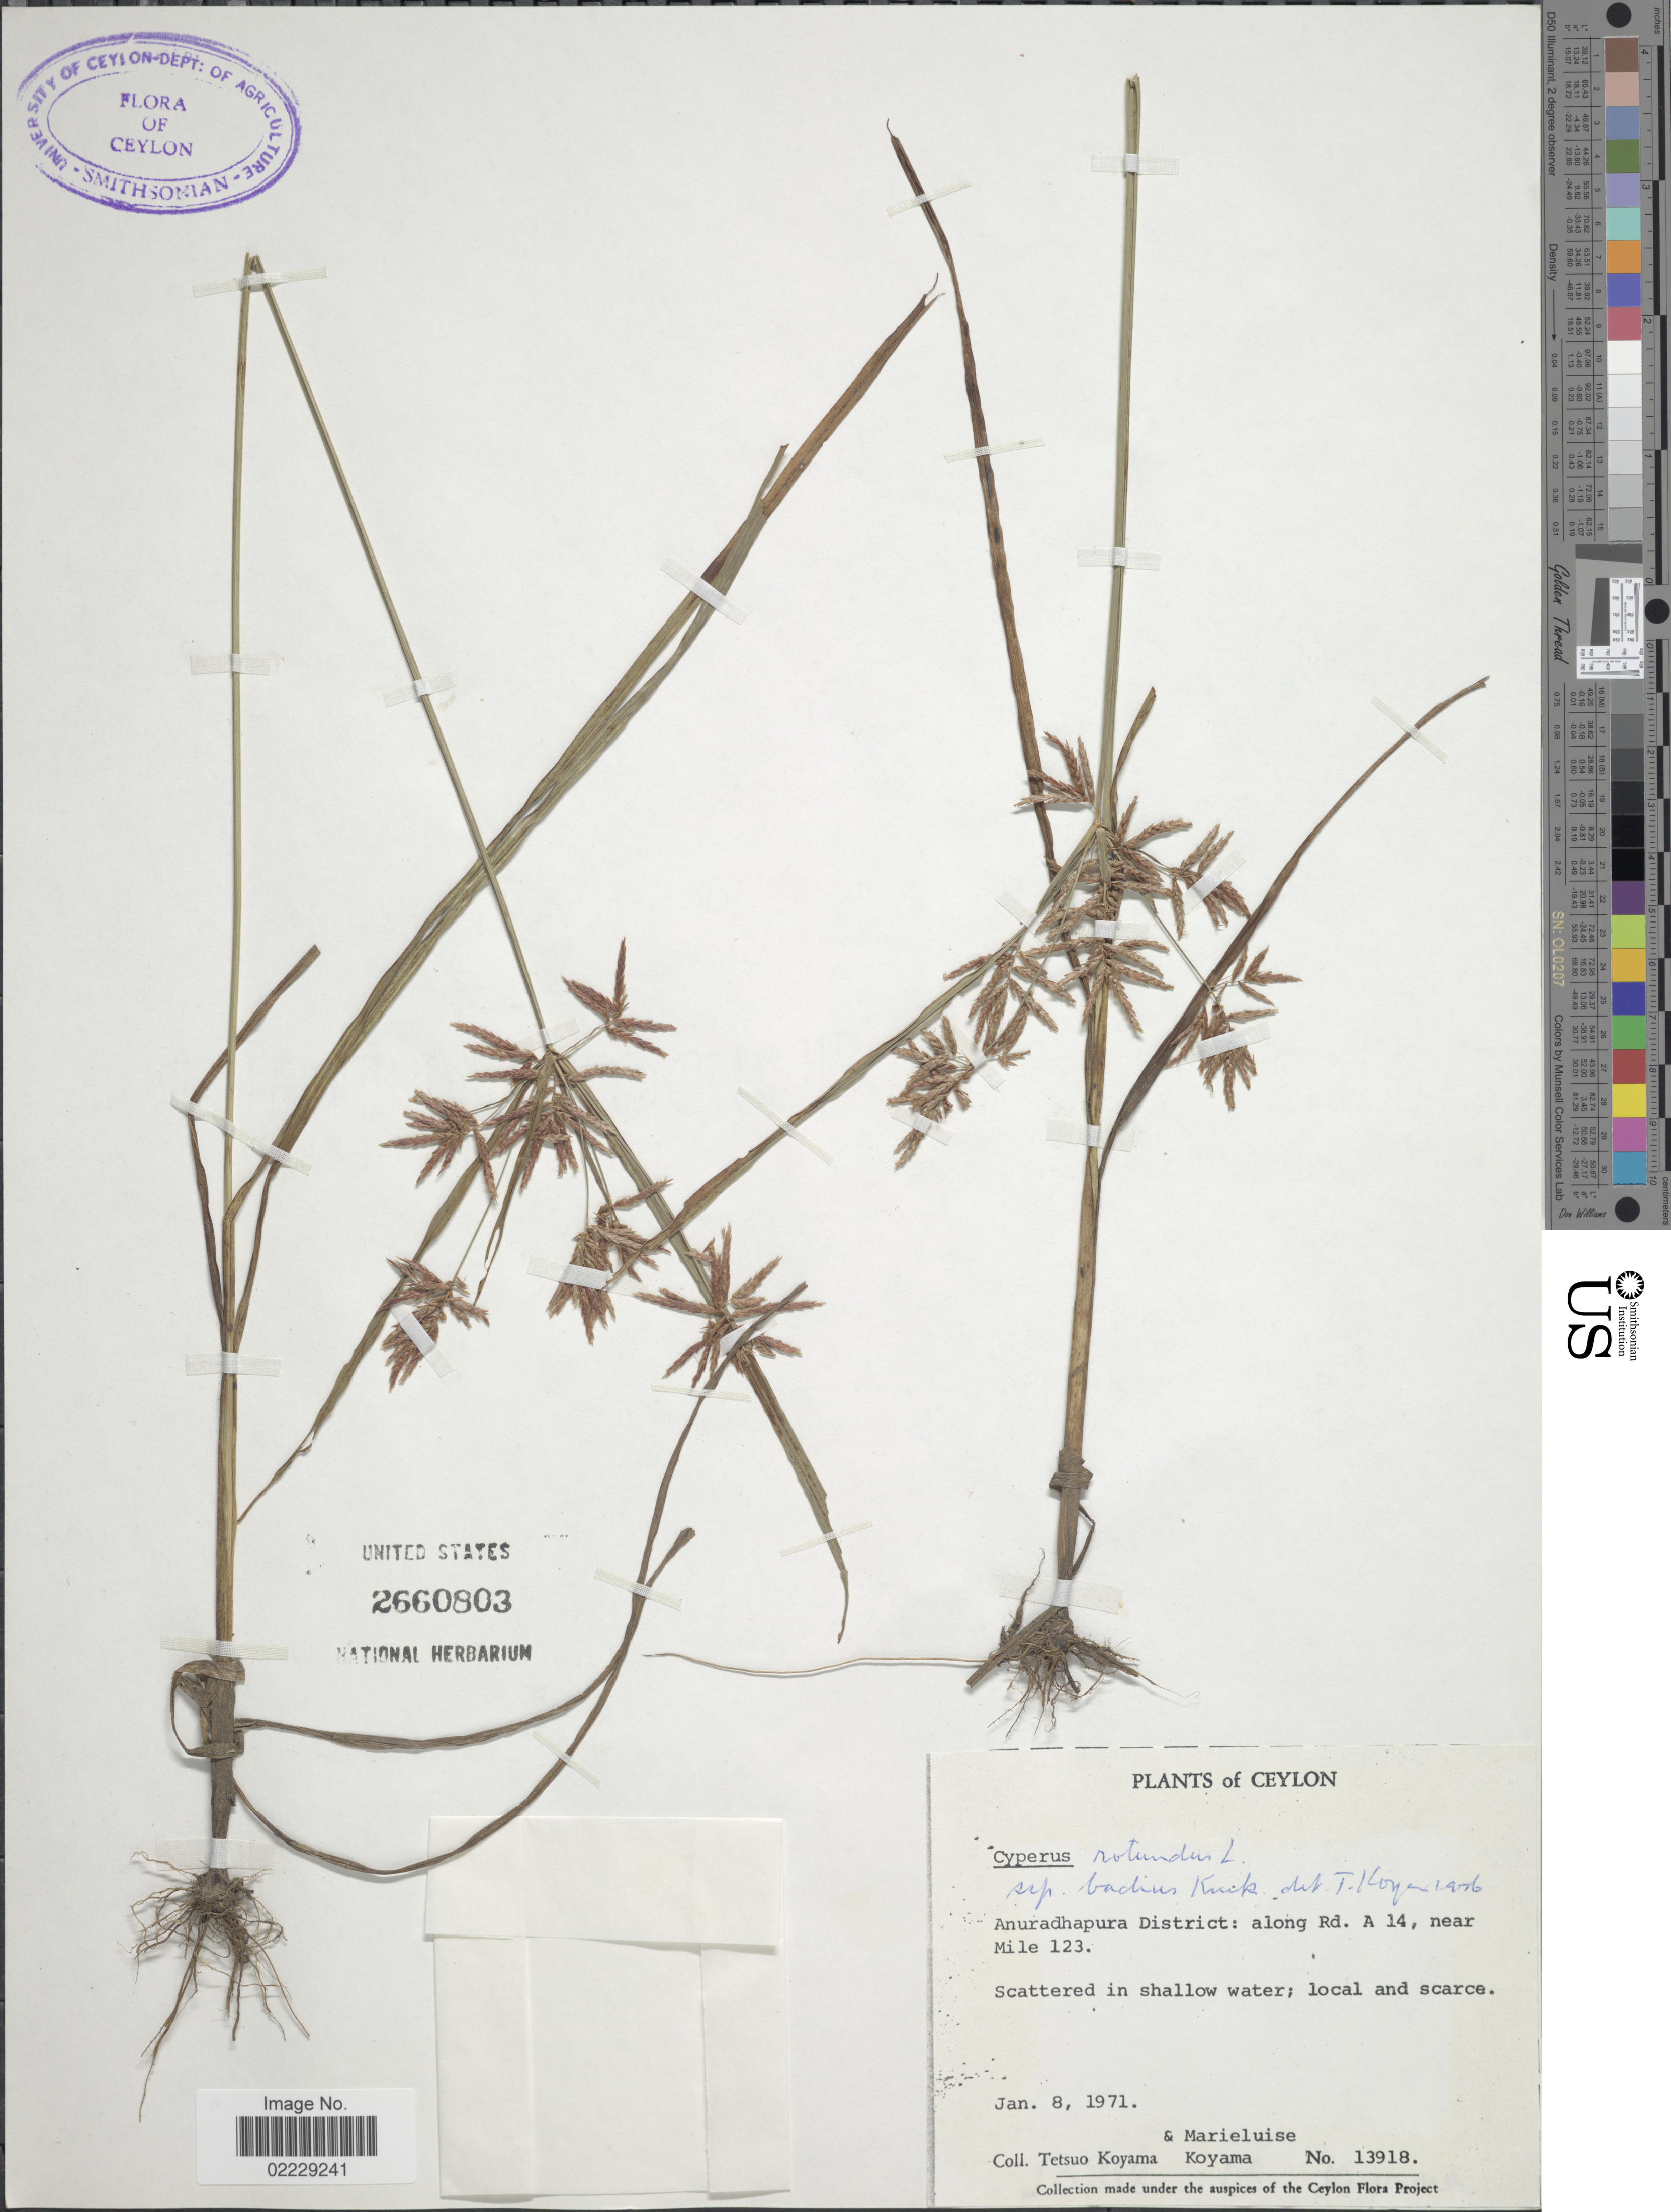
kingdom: Plantae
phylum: Tracheophyta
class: Liliopsida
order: Poales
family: Cyperaceae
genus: Cyperus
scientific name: Cyperus rotundus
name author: L.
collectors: T. Koyama & M. Koyama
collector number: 13918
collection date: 1971-01-08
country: Sri Lanka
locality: Ceylon, Anuradhapura District: along Rd. A 14, near Mile 123.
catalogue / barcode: US 2660803